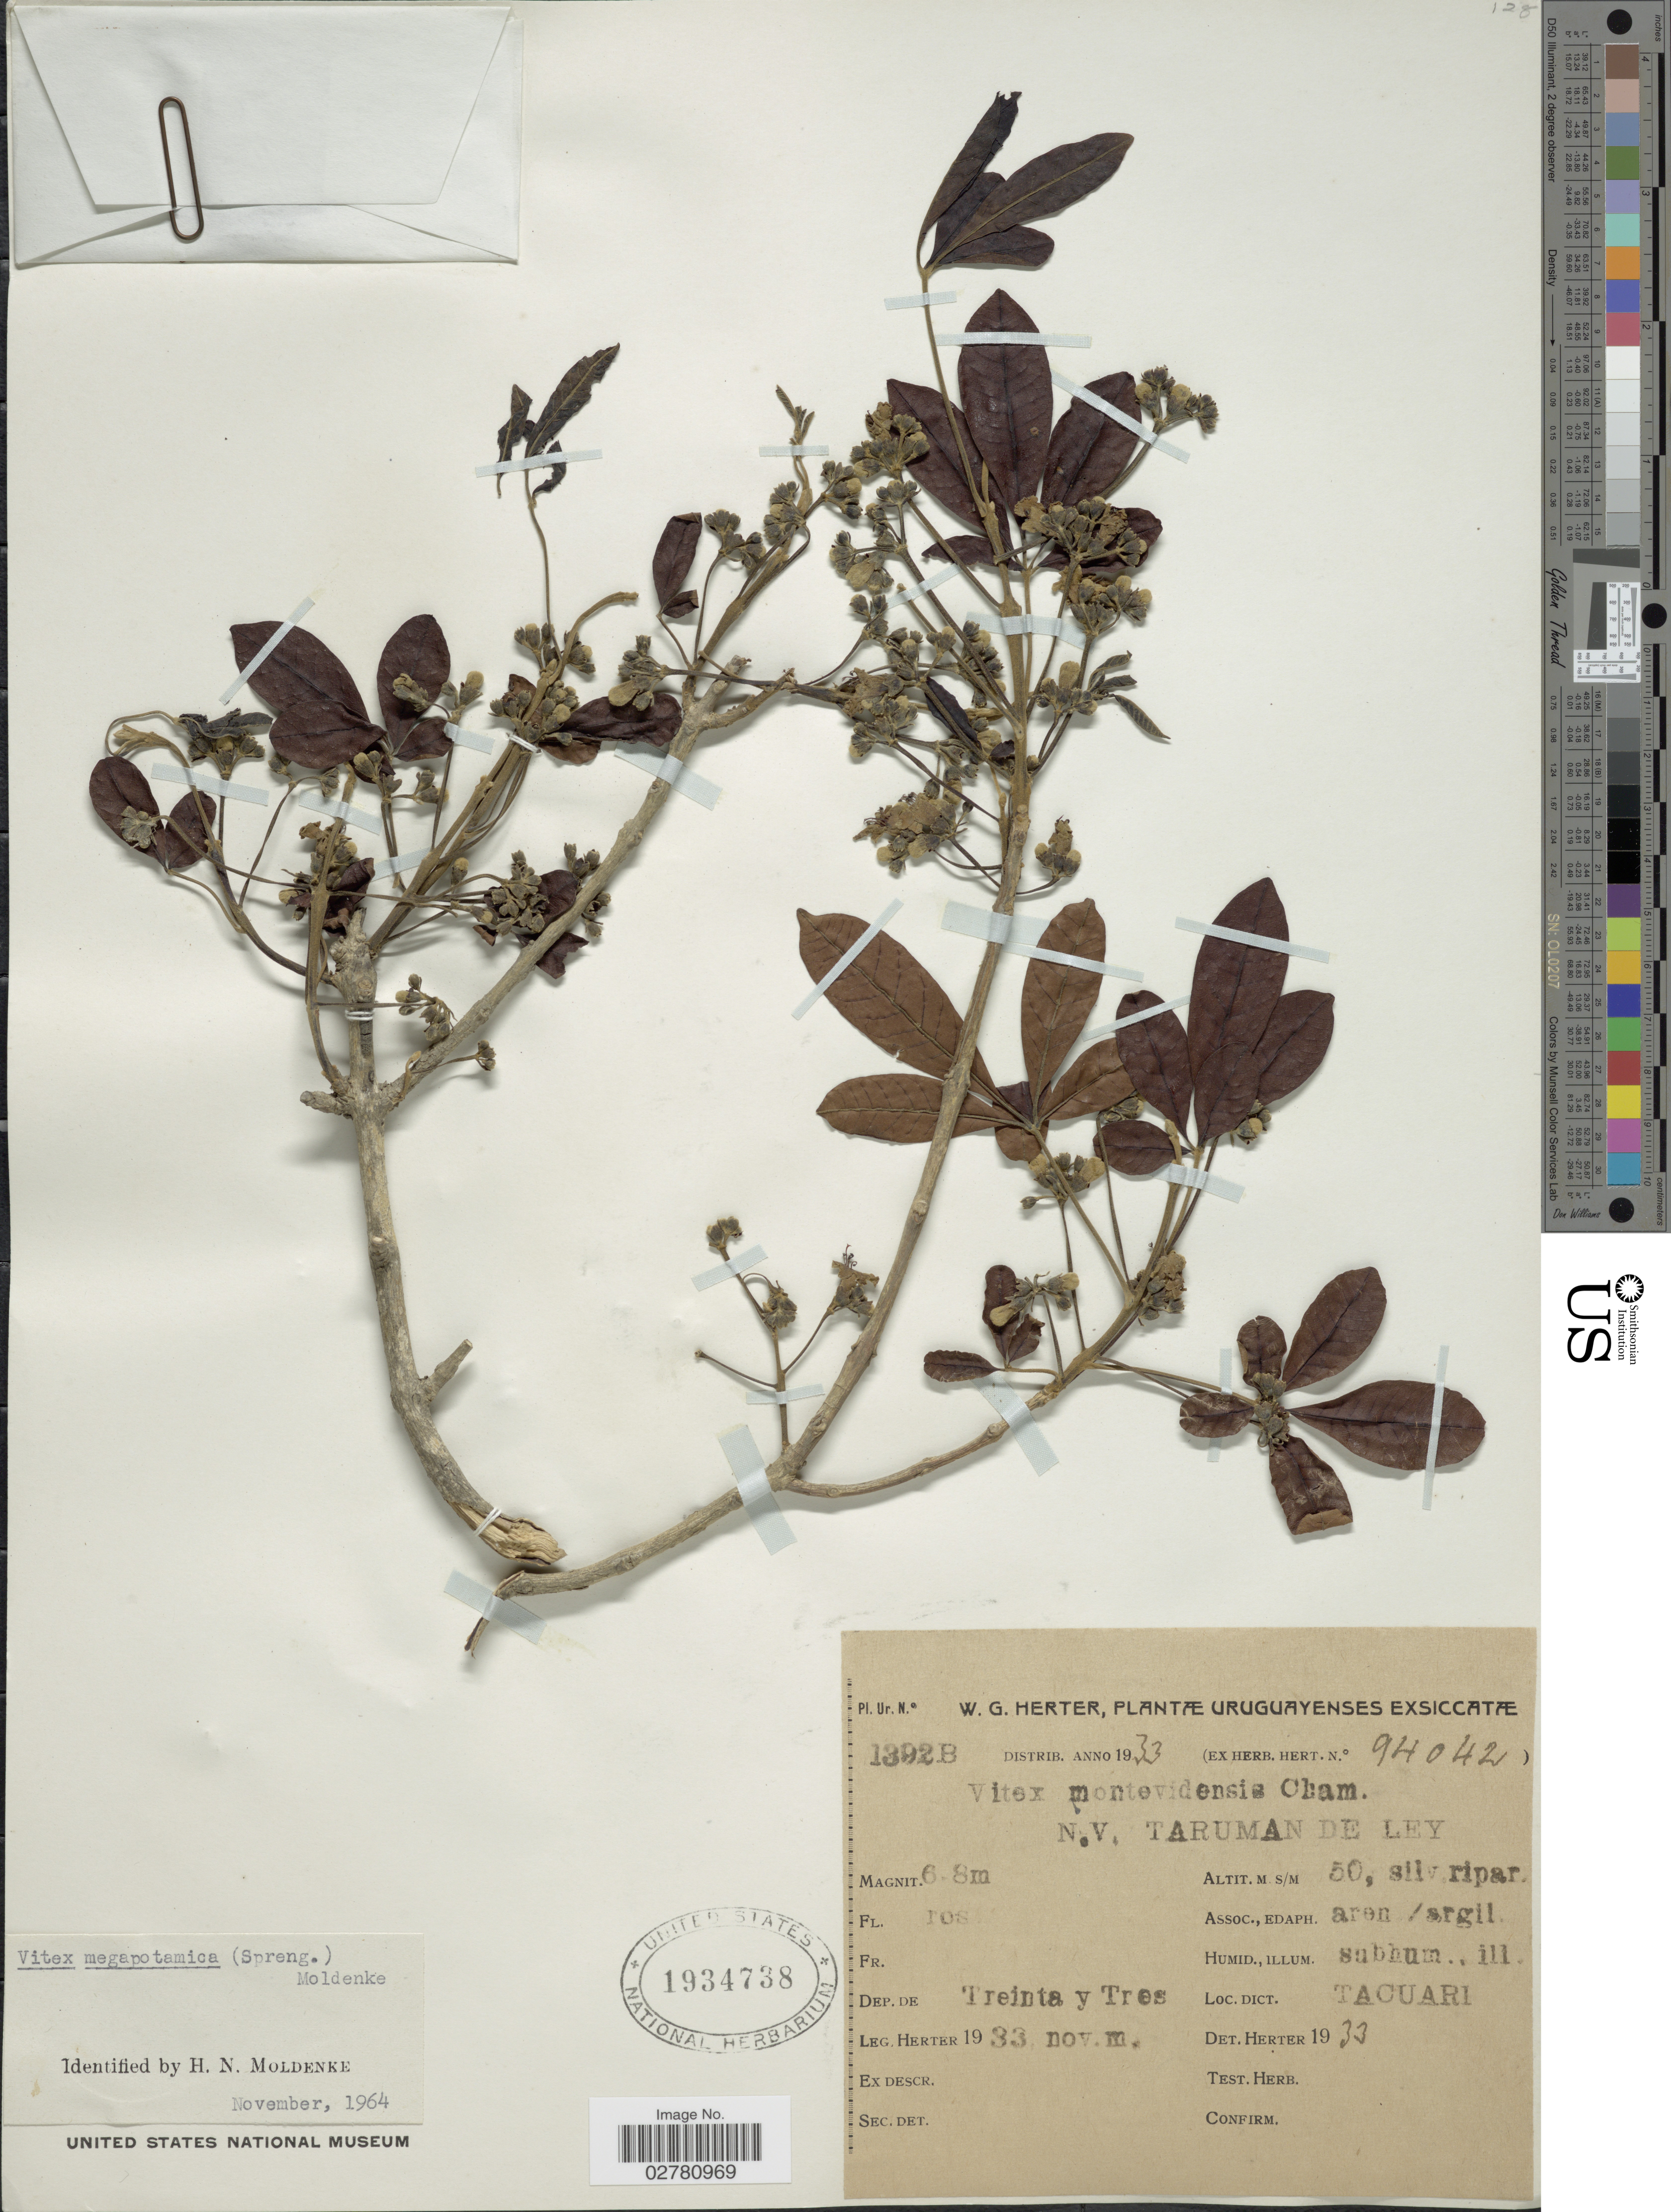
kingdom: Plantae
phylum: Tracheophyta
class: Magnoliopsida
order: Lamiales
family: Lamiaceae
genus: Vitex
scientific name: Vitex megapotamica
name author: (Spreng.) Moldenke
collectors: W. G. Herter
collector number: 1392B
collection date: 1933-11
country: Uruguay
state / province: Treinta y Tres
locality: Dep. de Treinta y Tres. Tacuari.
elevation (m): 50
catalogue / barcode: US 1934738